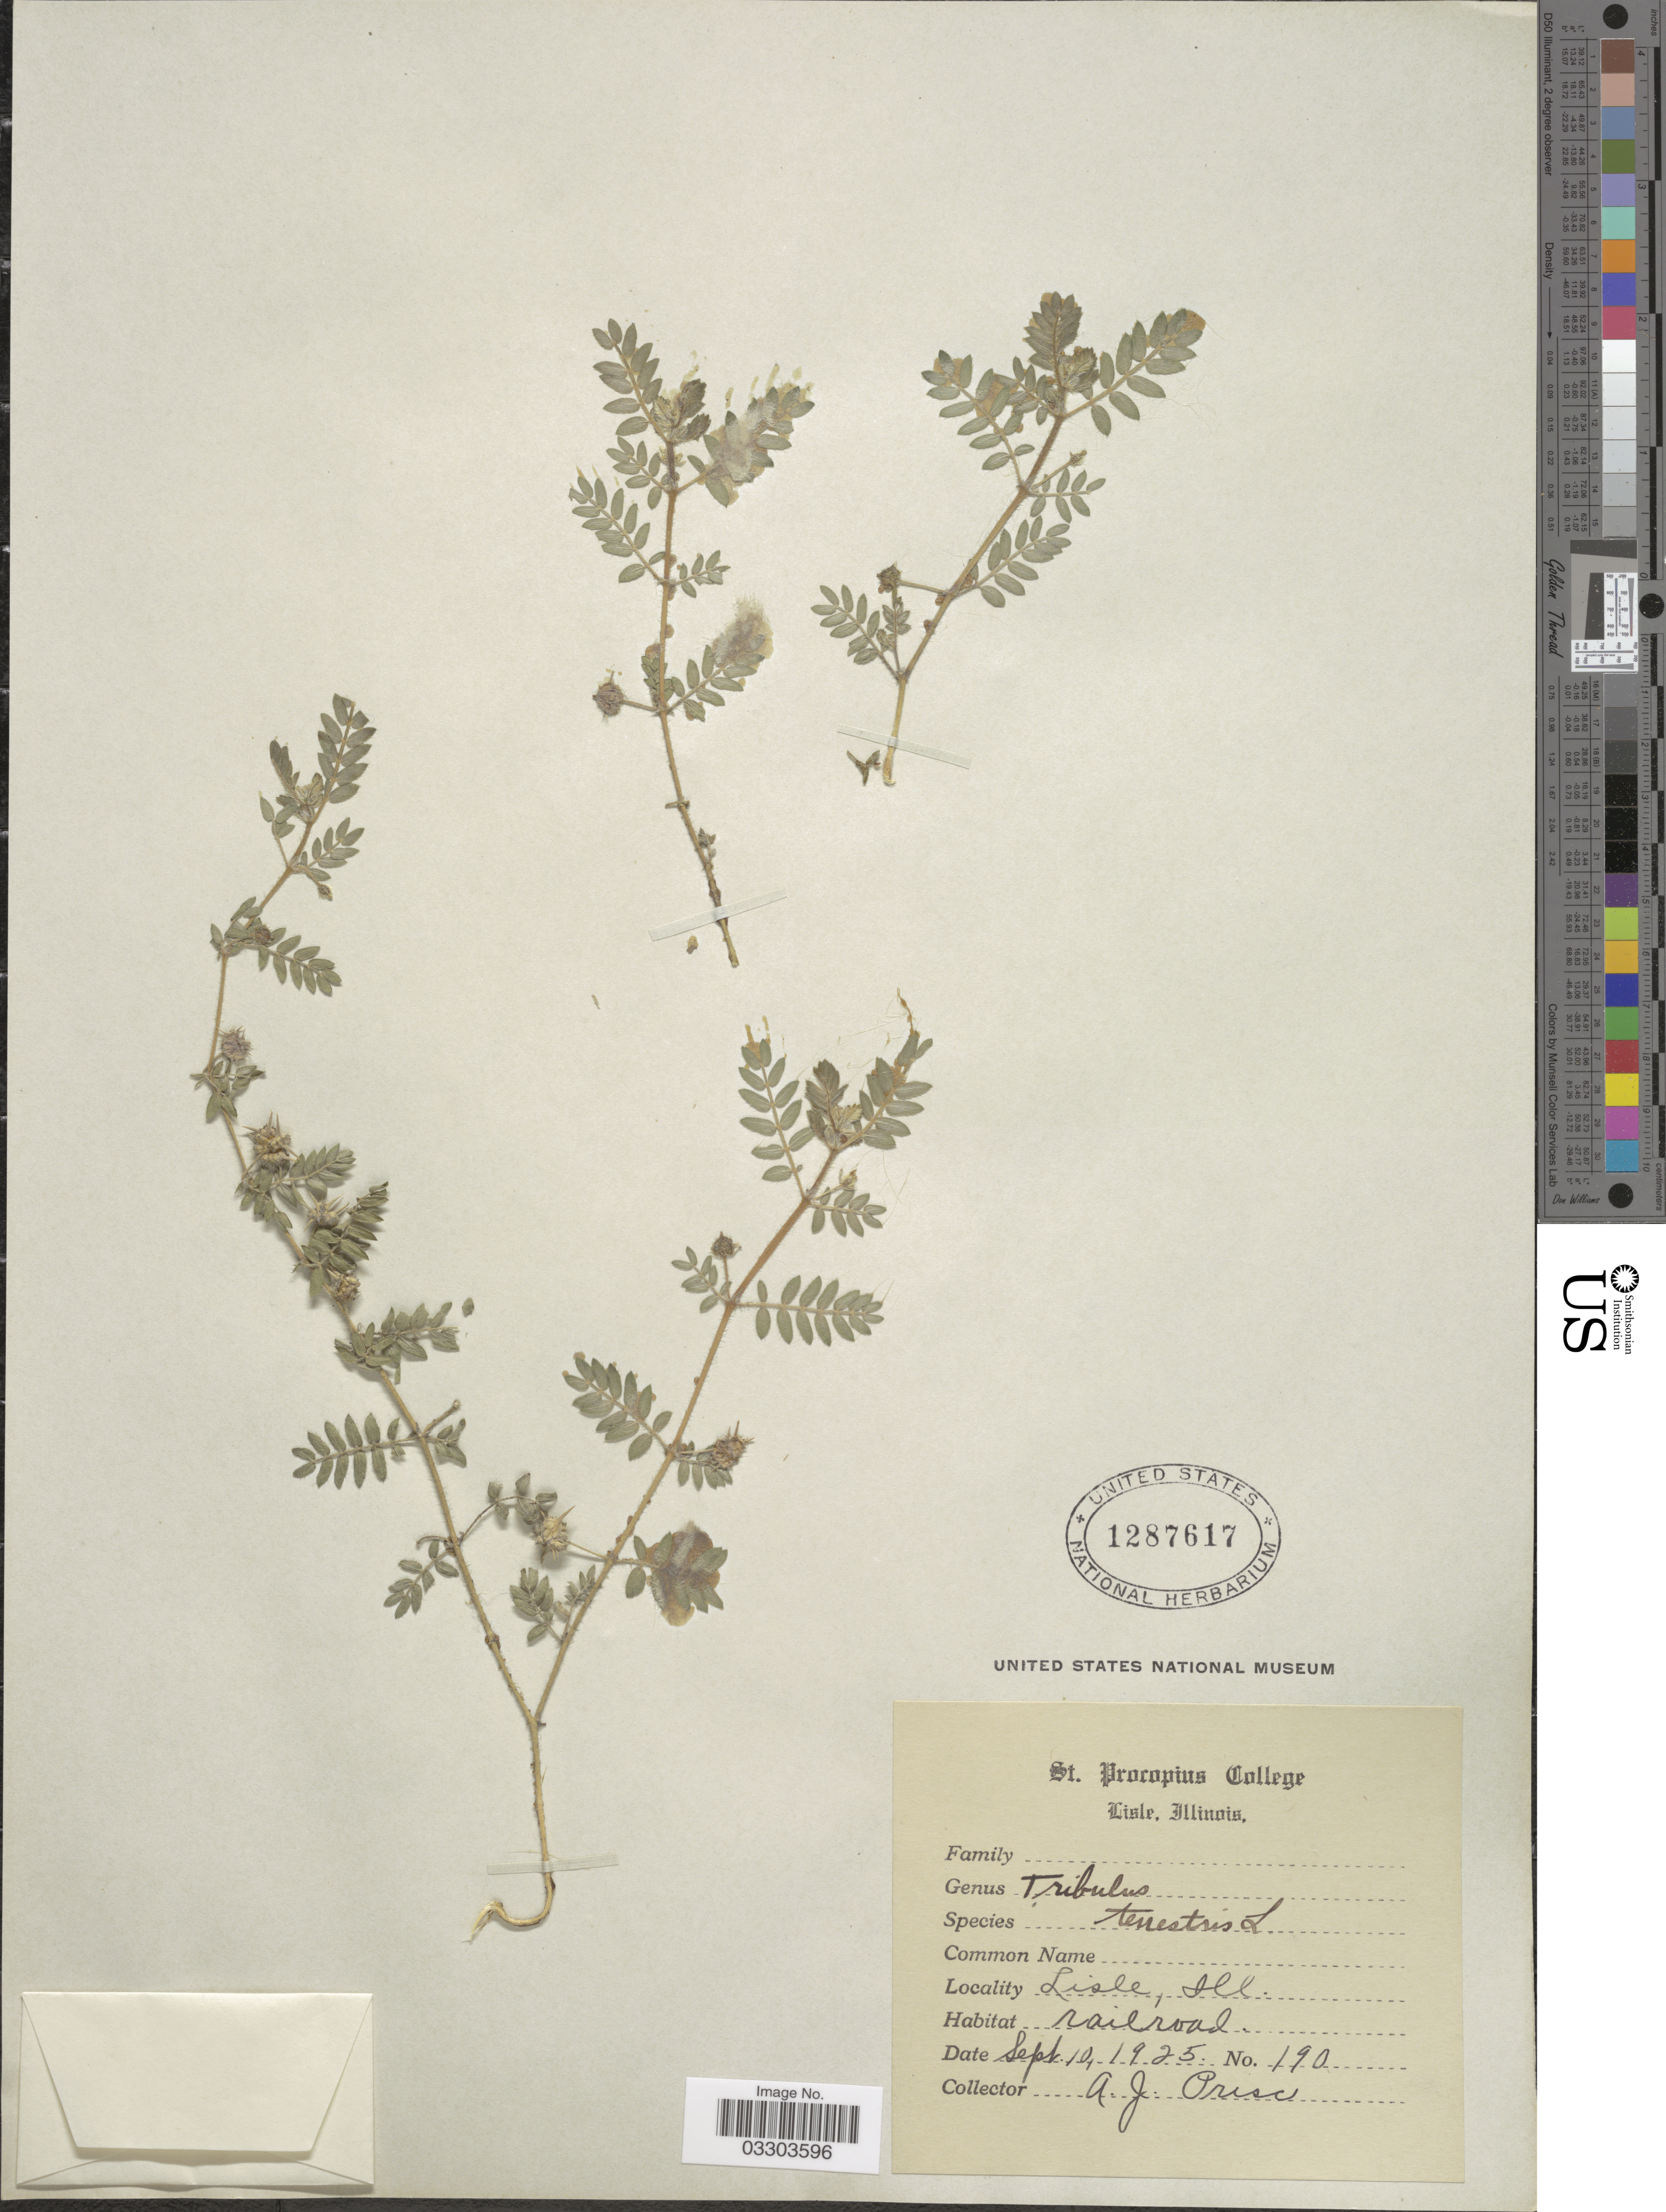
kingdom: Plantae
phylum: Tracheophyta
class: Magnoliopsida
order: Zygophyllales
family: Zygophyllaceae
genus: Tribulus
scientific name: Tribulus terrestris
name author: L.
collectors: A. J. Prisc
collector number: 190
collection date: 1925-09-10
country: United States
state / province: Illinois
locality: Lisle, Ill. Railroad.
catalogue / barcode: US 1287617